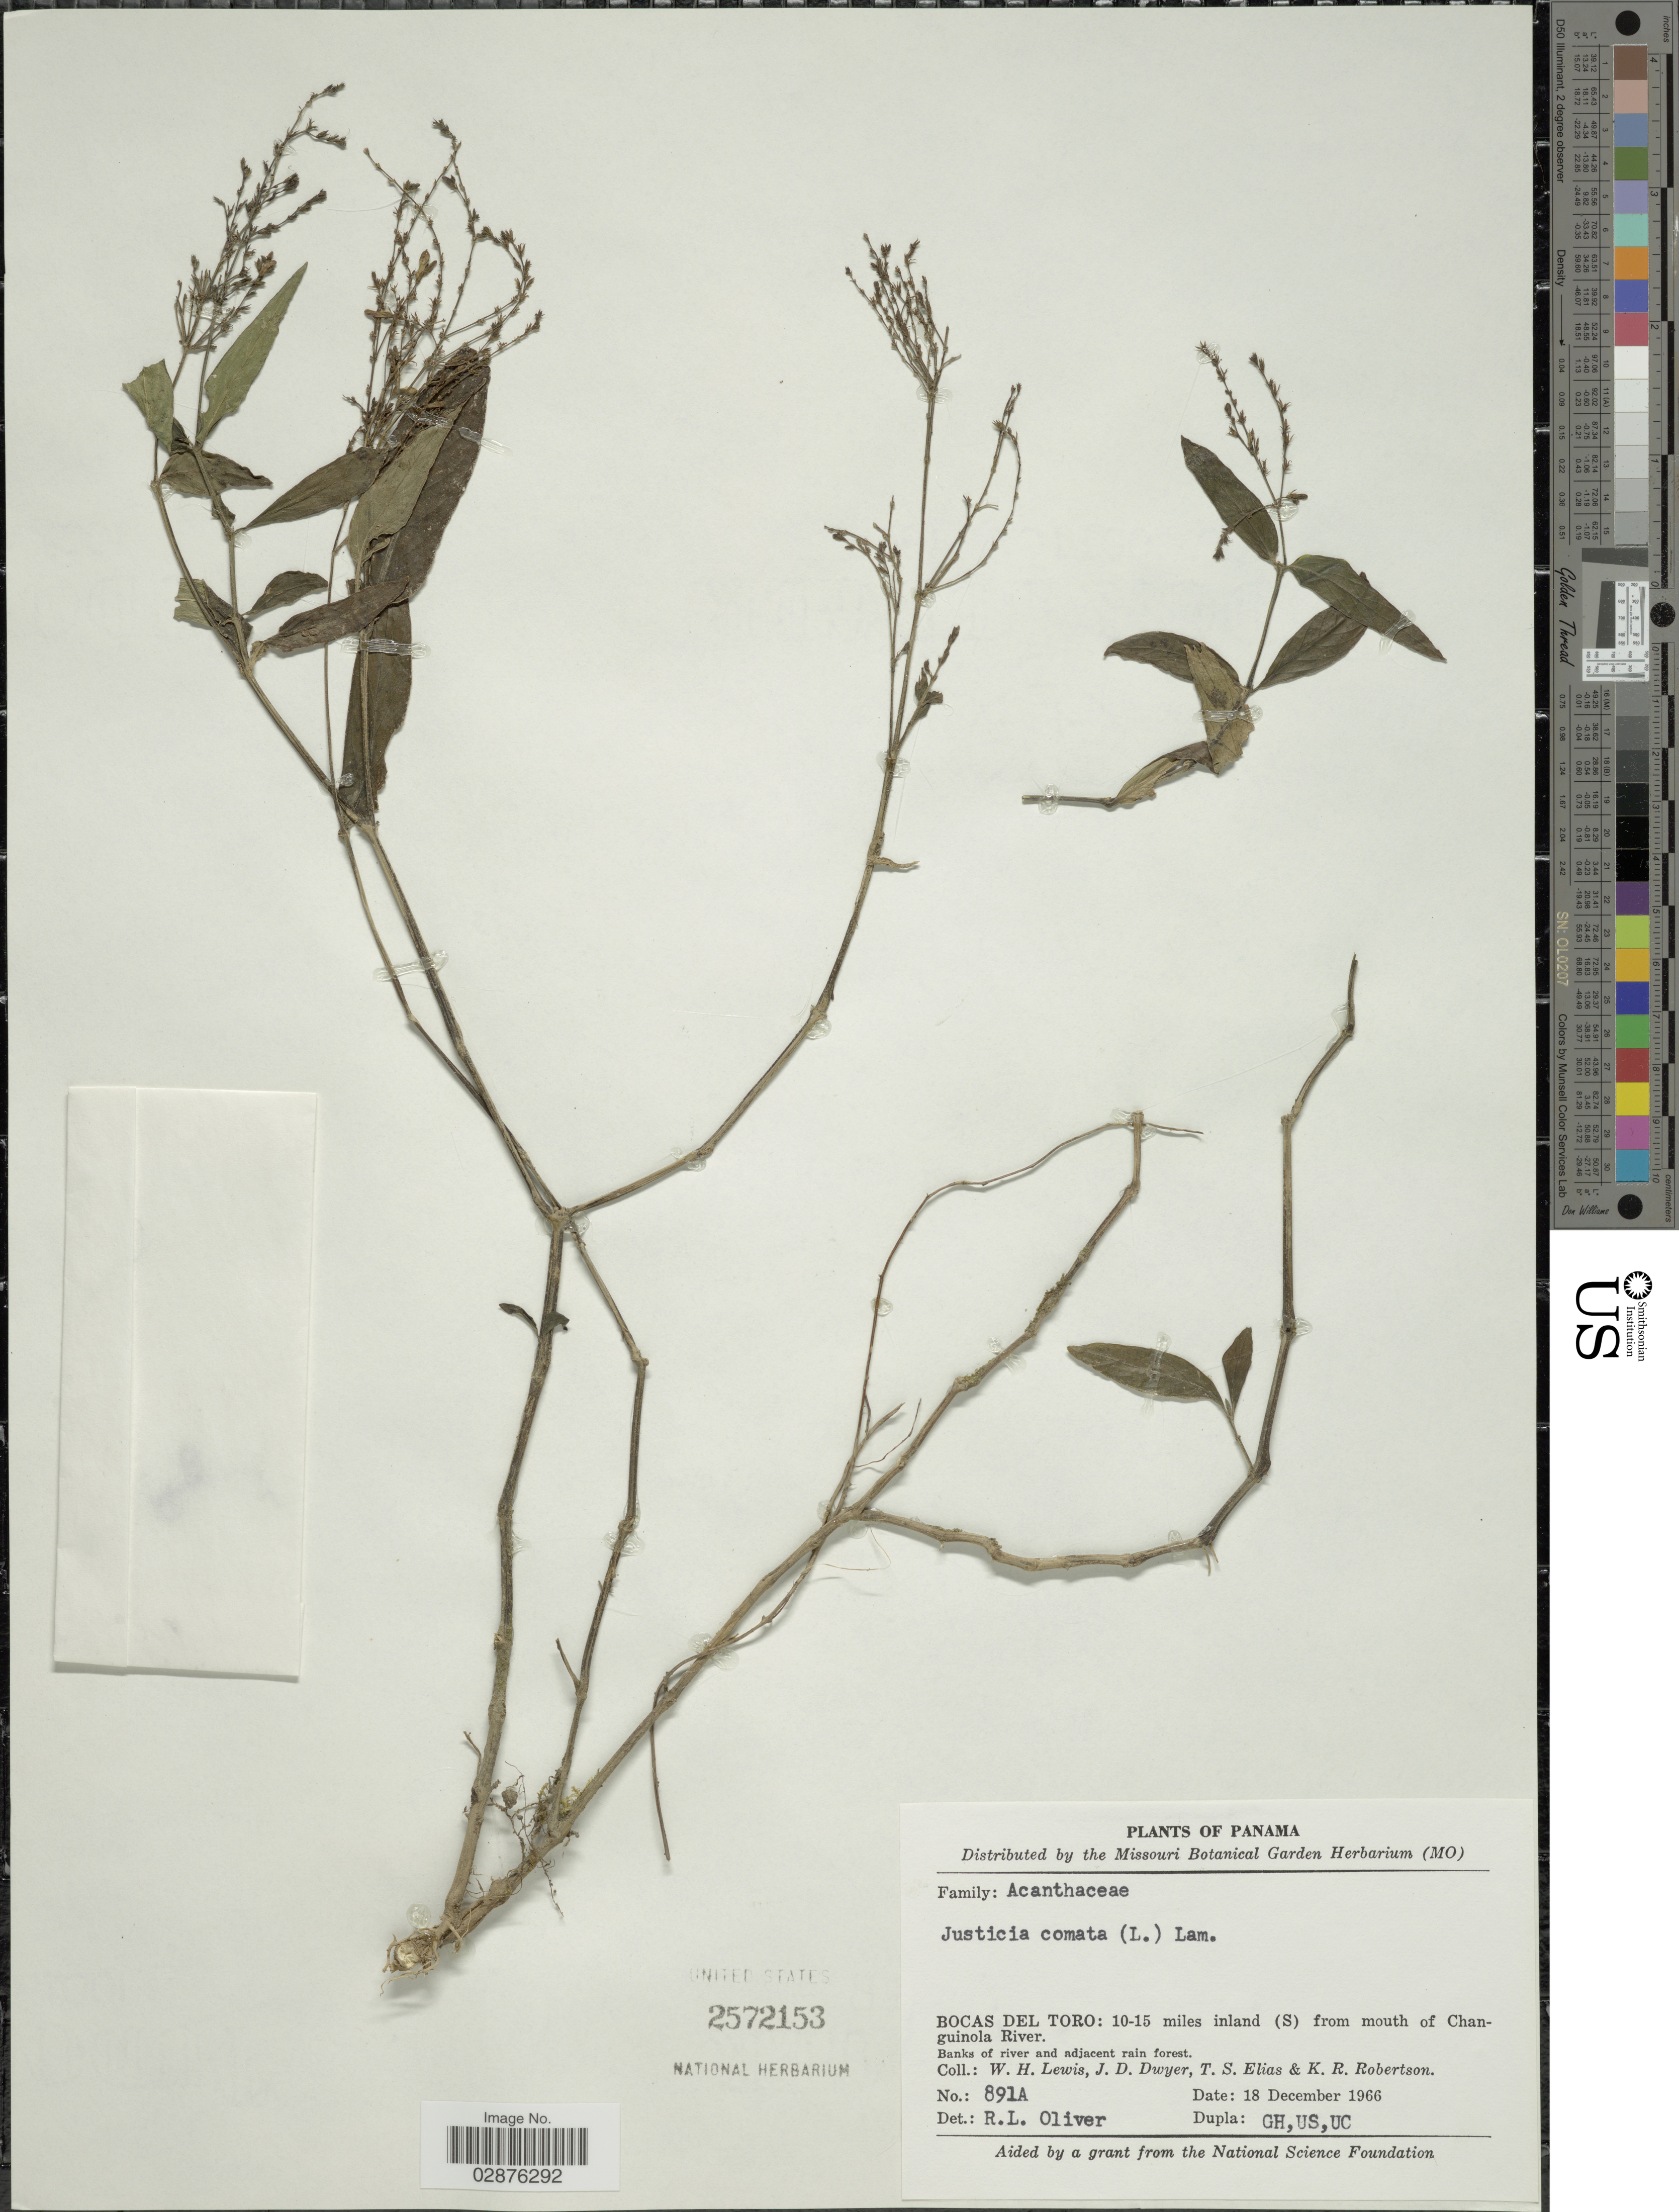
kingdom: Plantae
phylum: Tracheophyta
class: Magnoliopsida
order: Lamiales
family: Acanthaceae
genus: Justicia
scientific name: Justicia comata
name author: (L.) Lam.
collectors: W. H. Lewis, J. D. Dwyer, T. S. Elias & K. Robertson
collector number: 891A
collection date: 1966-12-18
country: Panama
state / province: Bocas del Toro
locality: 10-15 miles inland (S) from mouth of Changuinola River.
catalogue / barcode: US 2572153